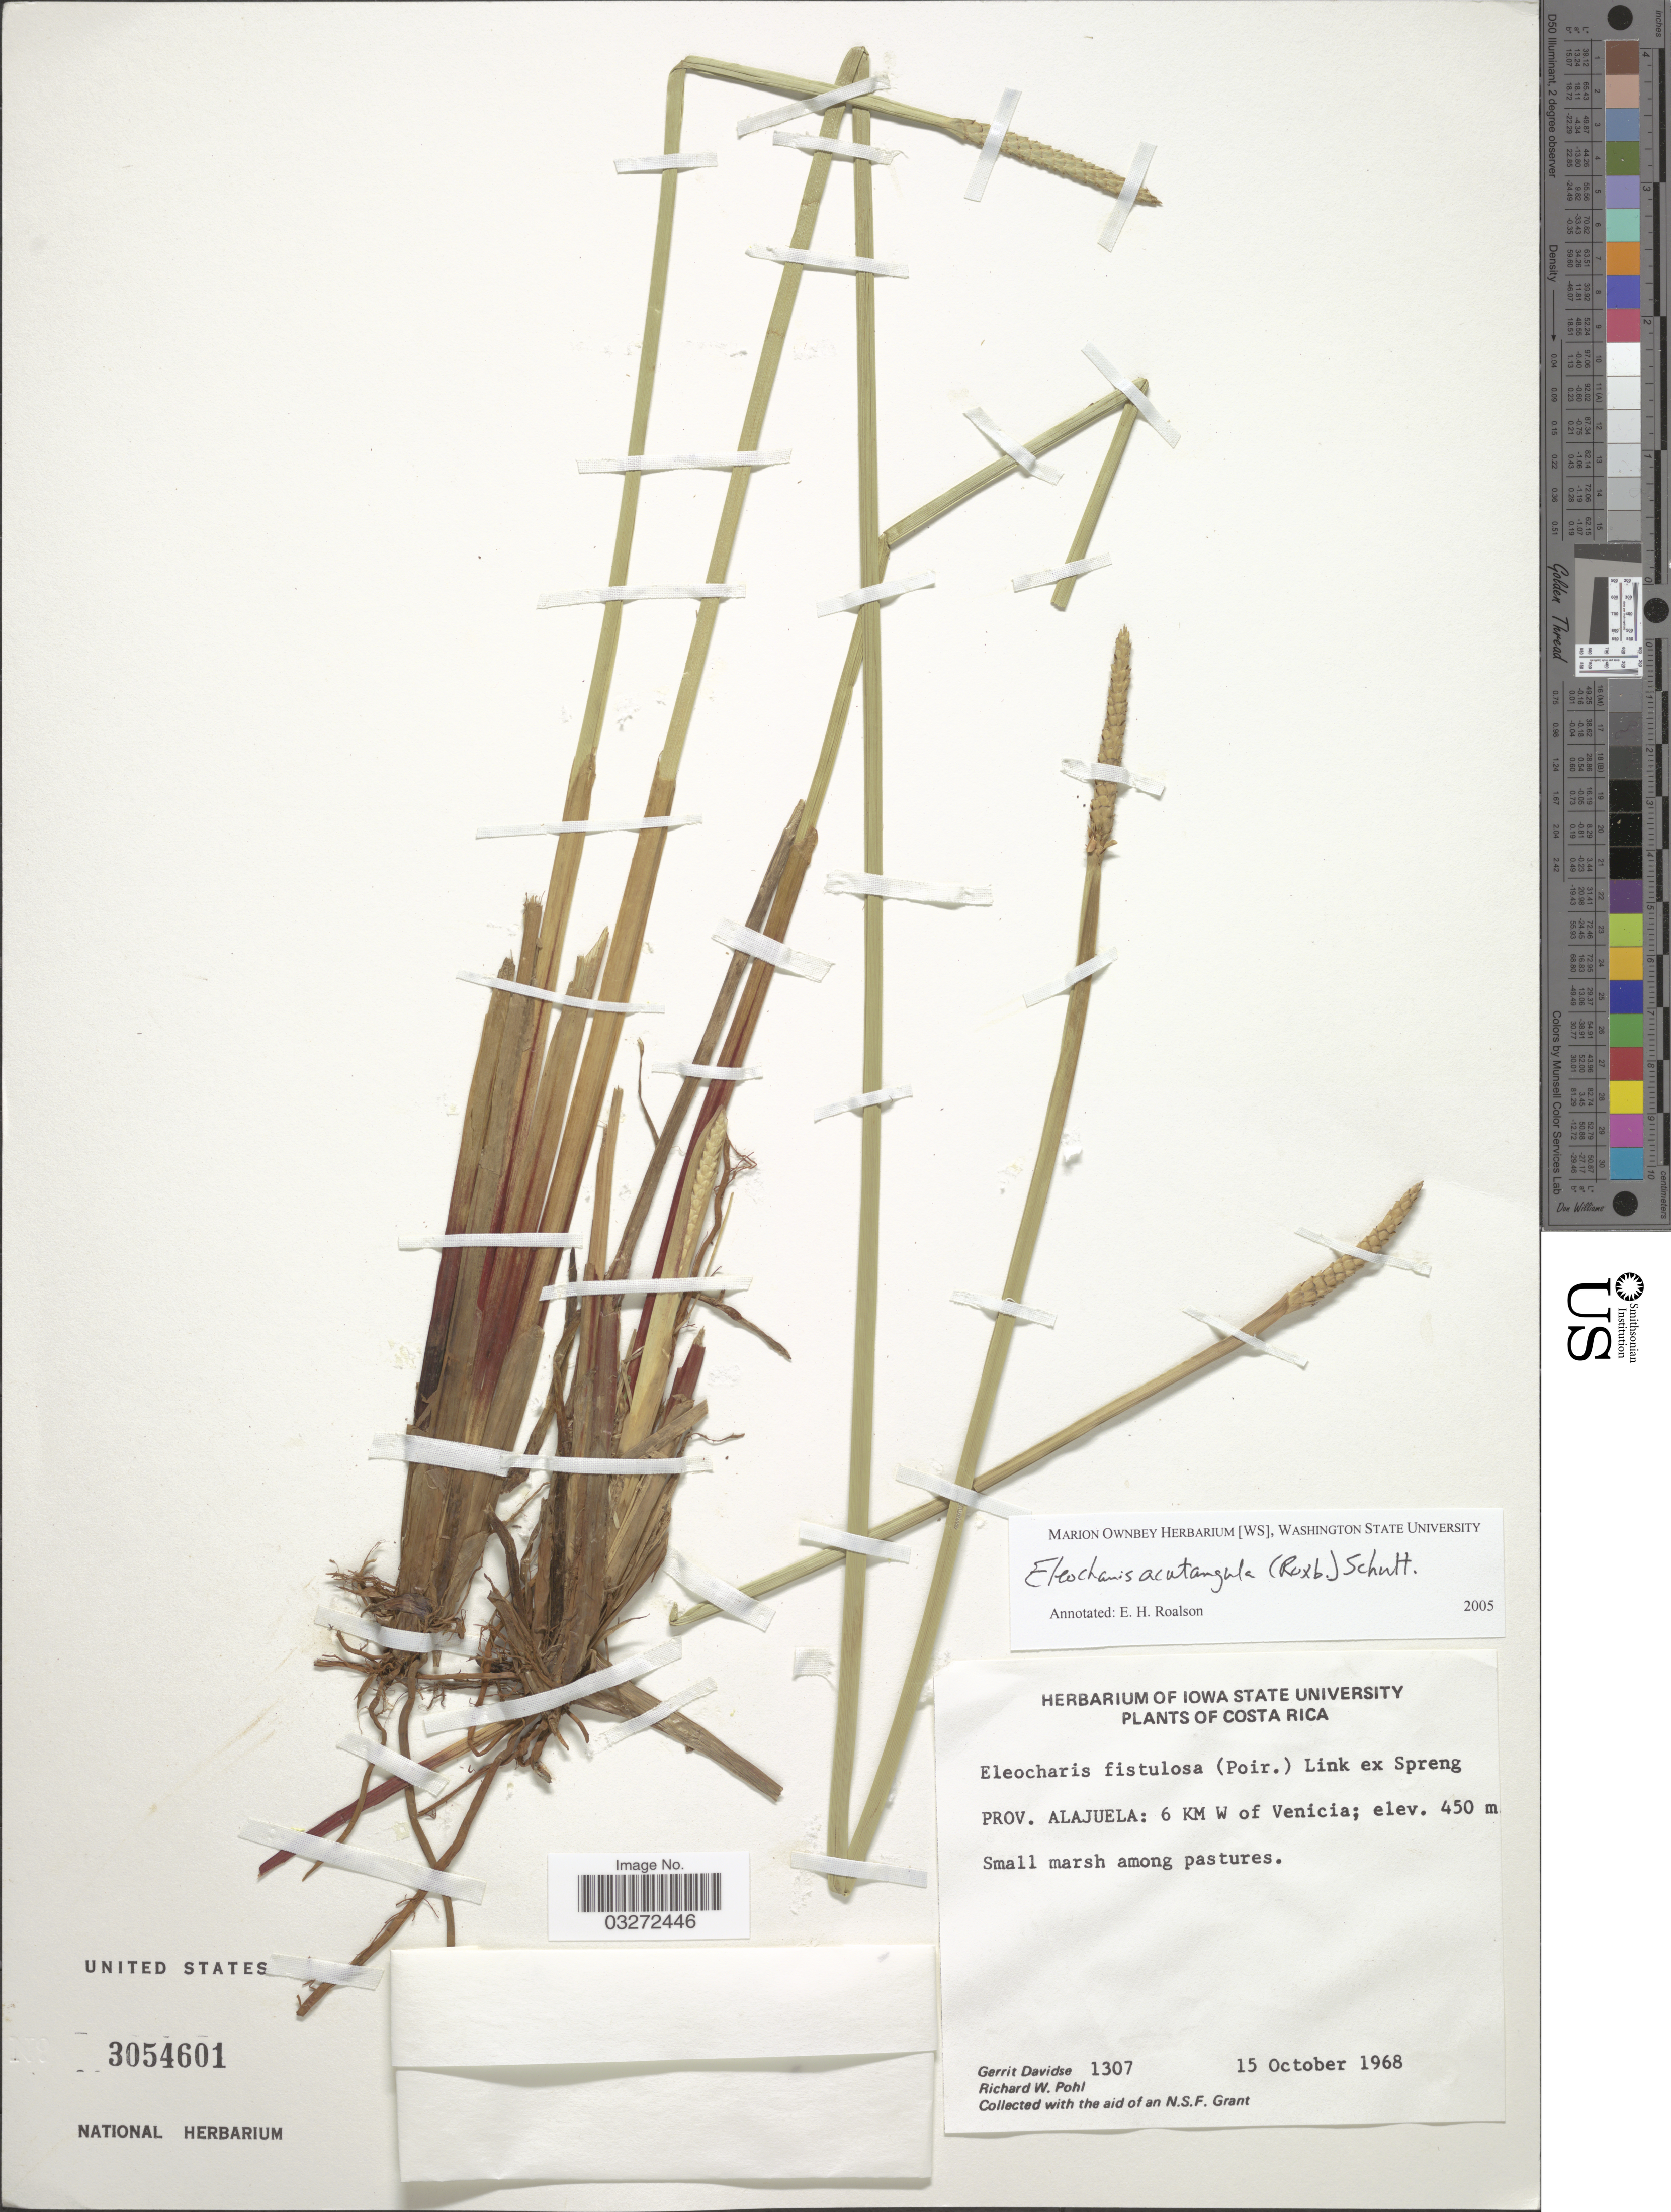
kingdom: Plantae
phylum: Tracheophyta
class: Liliopsida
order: Poales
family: Cyperaceae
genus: Eleocharis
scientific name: Eleocharis acutangula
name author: (Roxb.) Schult.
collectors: G. Davidse & R. W. Pohl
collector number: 1307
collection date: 1968-10-15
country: Costa Rica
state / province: Alajuela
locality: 6 Km W of Venicia.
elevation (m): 450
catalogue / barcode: US 3054601